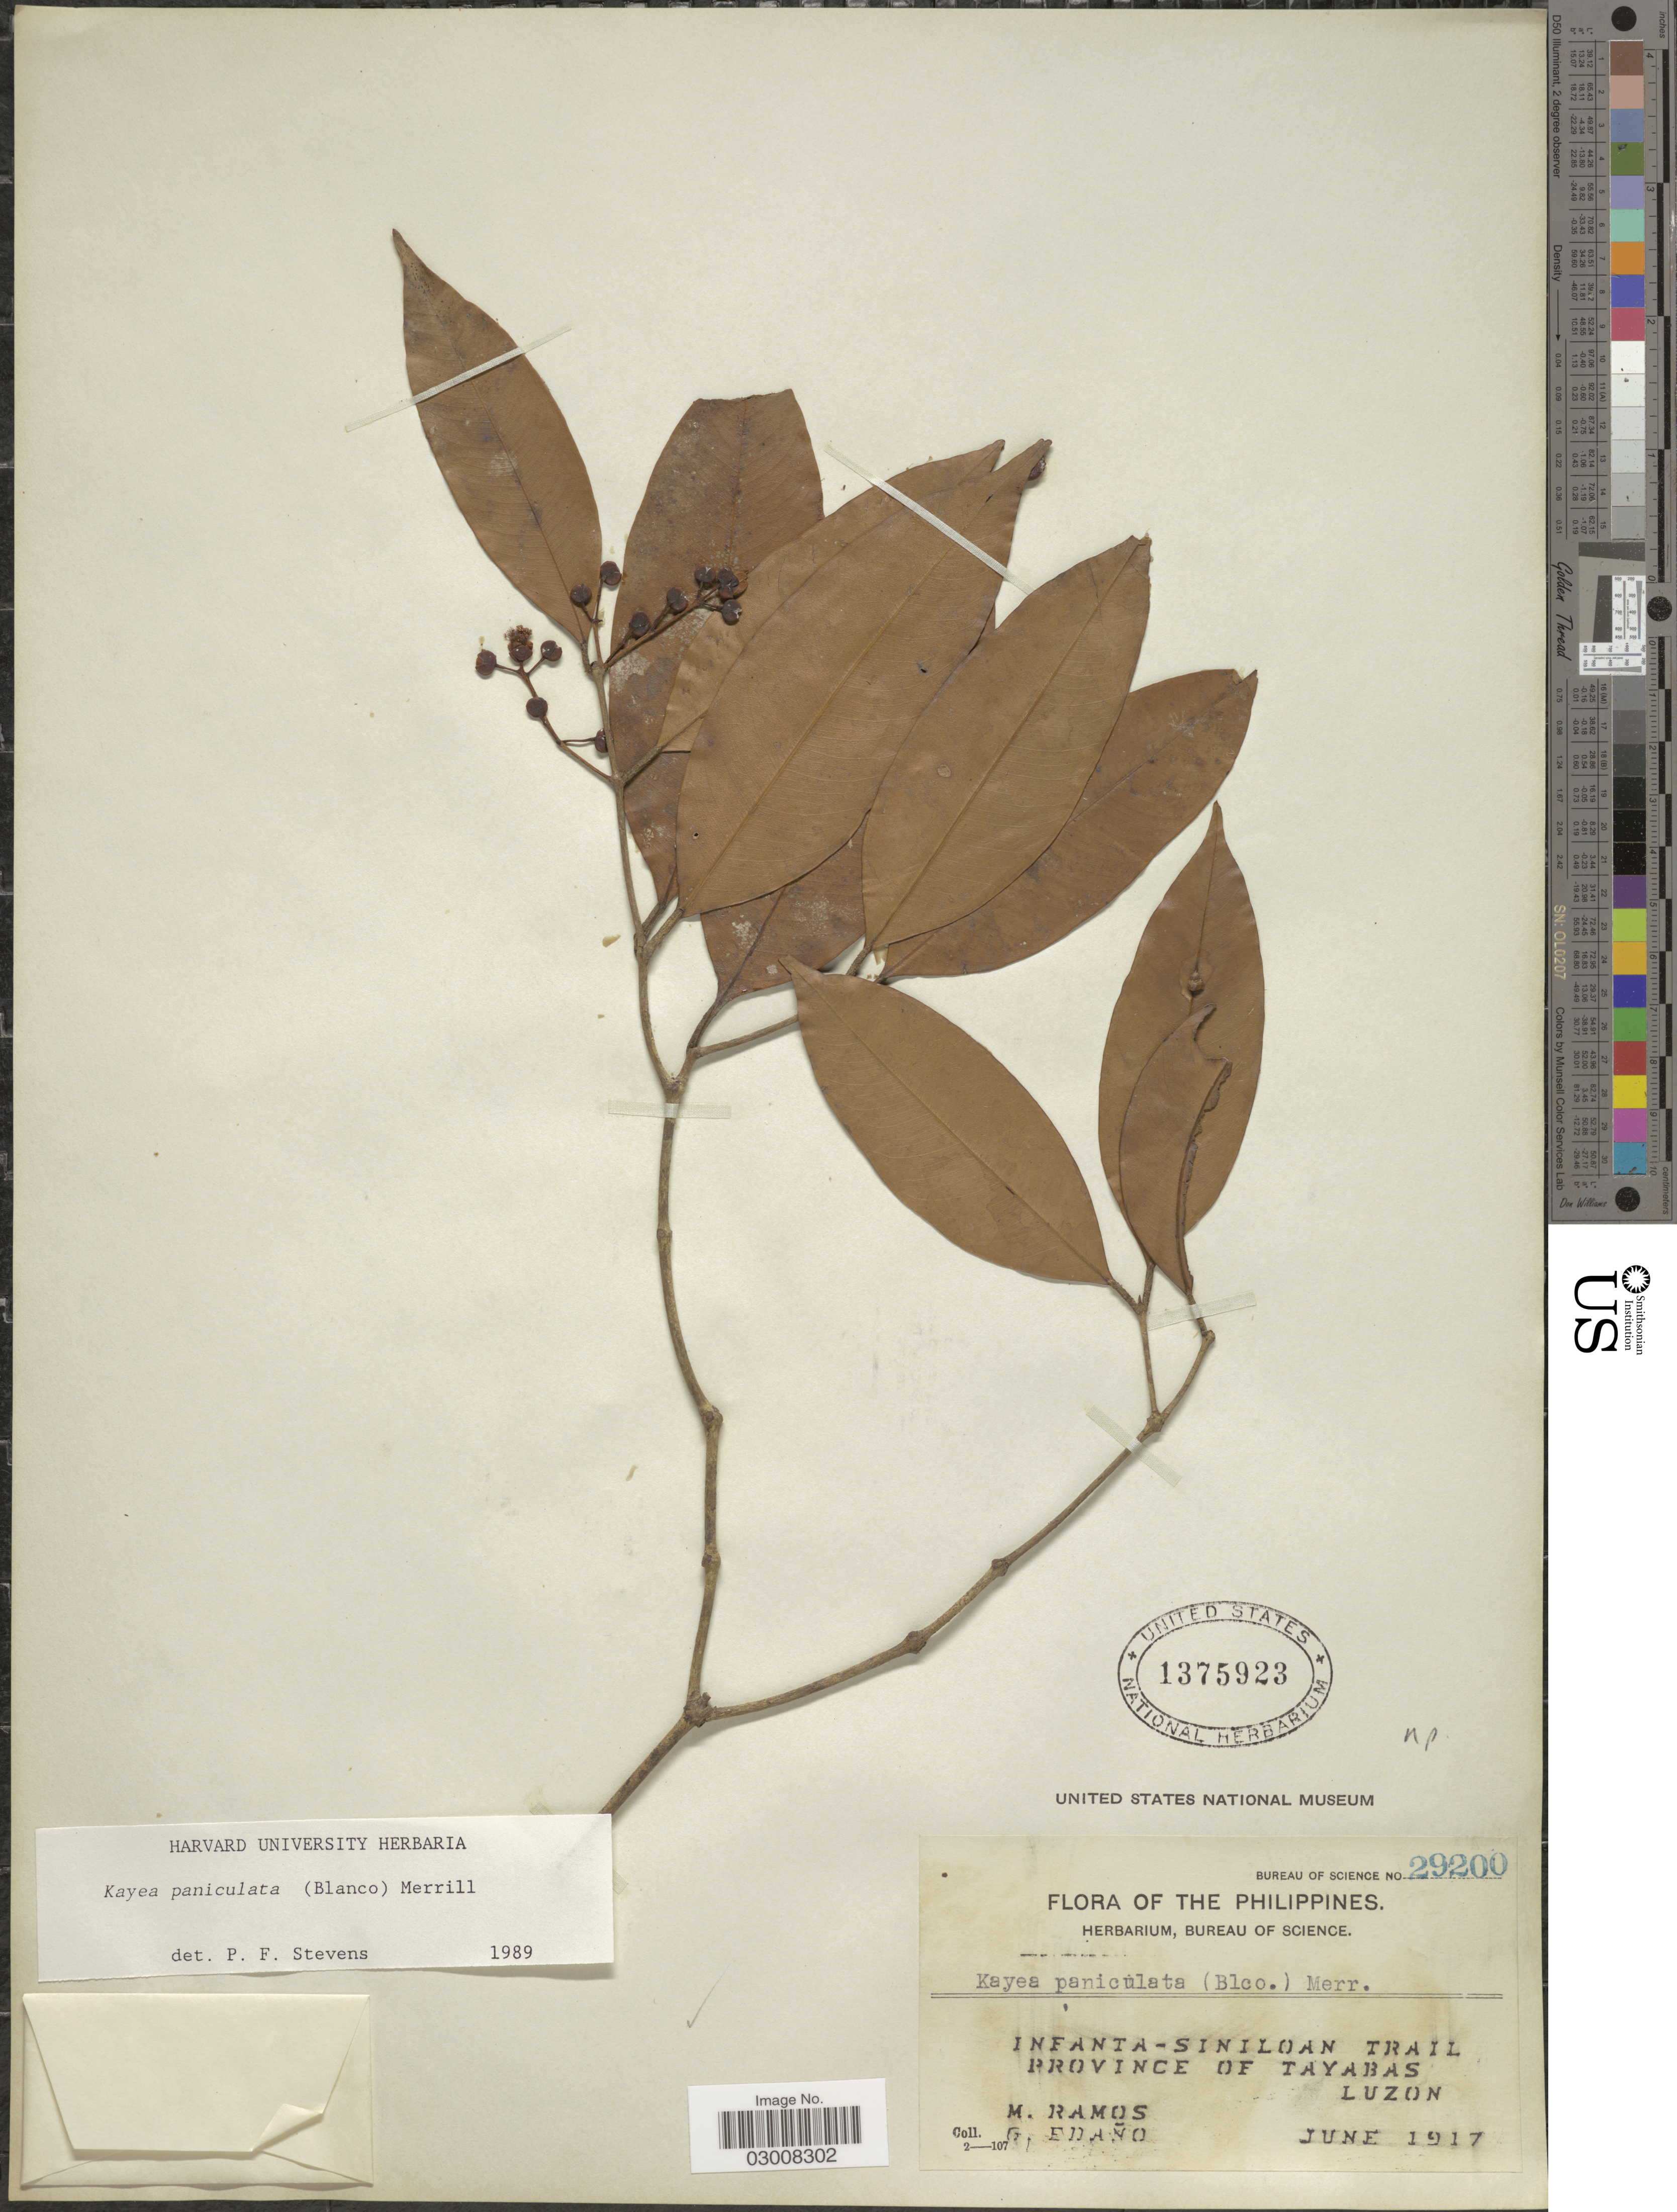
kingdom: Plantae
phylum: Tracheophyta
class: Magnoliopsida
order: Malpighiales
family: Calophyllaceae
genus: Kayea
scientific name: Kayea paniculata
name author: (Blanco) Merr.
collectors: M. Ramos & G. Edaño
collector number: Bureau of Science 29200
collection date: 1917-06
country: Philippines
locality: Infanta-Siniloan Trail, Province of Tayabas, Luzon.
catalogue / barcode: US 1375923